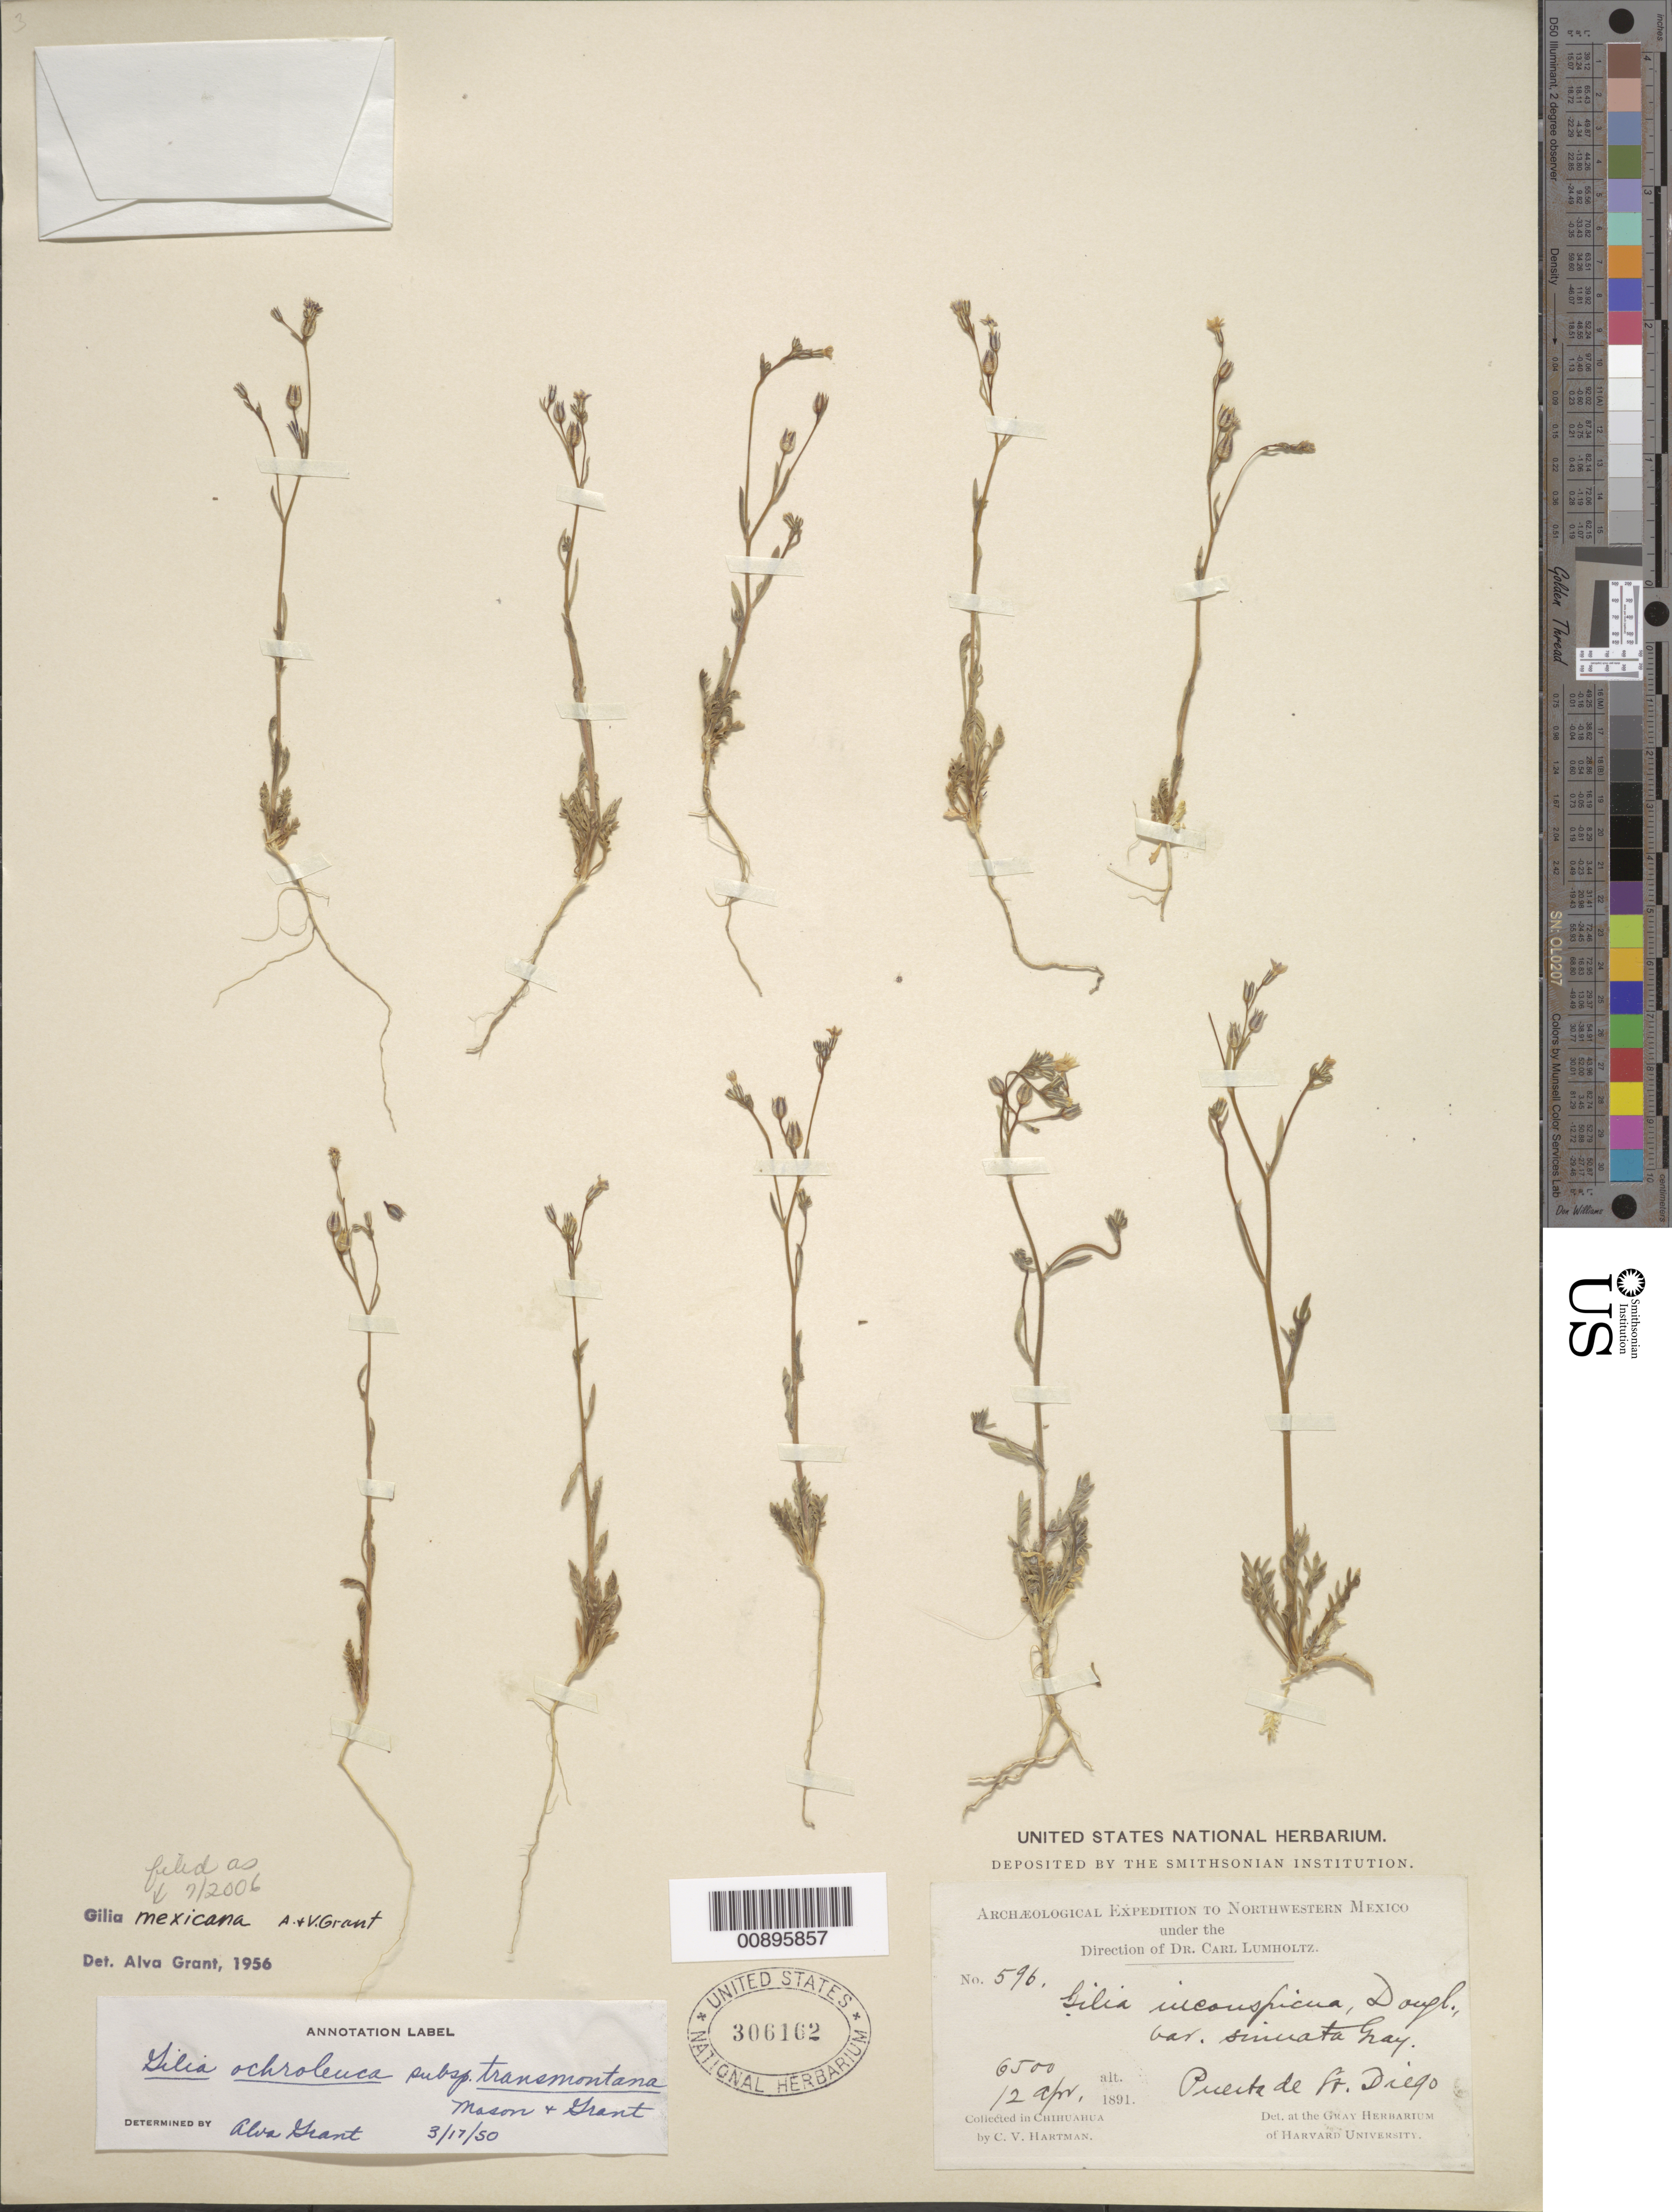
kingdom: Plantae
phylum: Tracheophyta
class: Magnoliopsida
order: Ericales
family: Polemoniaceae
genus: Gilia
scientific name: Gilia mexicana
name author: A.D. Grant & V.E. Grant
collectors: C. V. Hartman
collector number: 596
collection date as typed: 12 Apr 1891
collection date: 1891-04-12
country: Mexico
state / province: Chihuahua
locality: Puerta de St. Diego, Chihuahua.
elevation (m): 1981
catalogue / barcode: US 306162